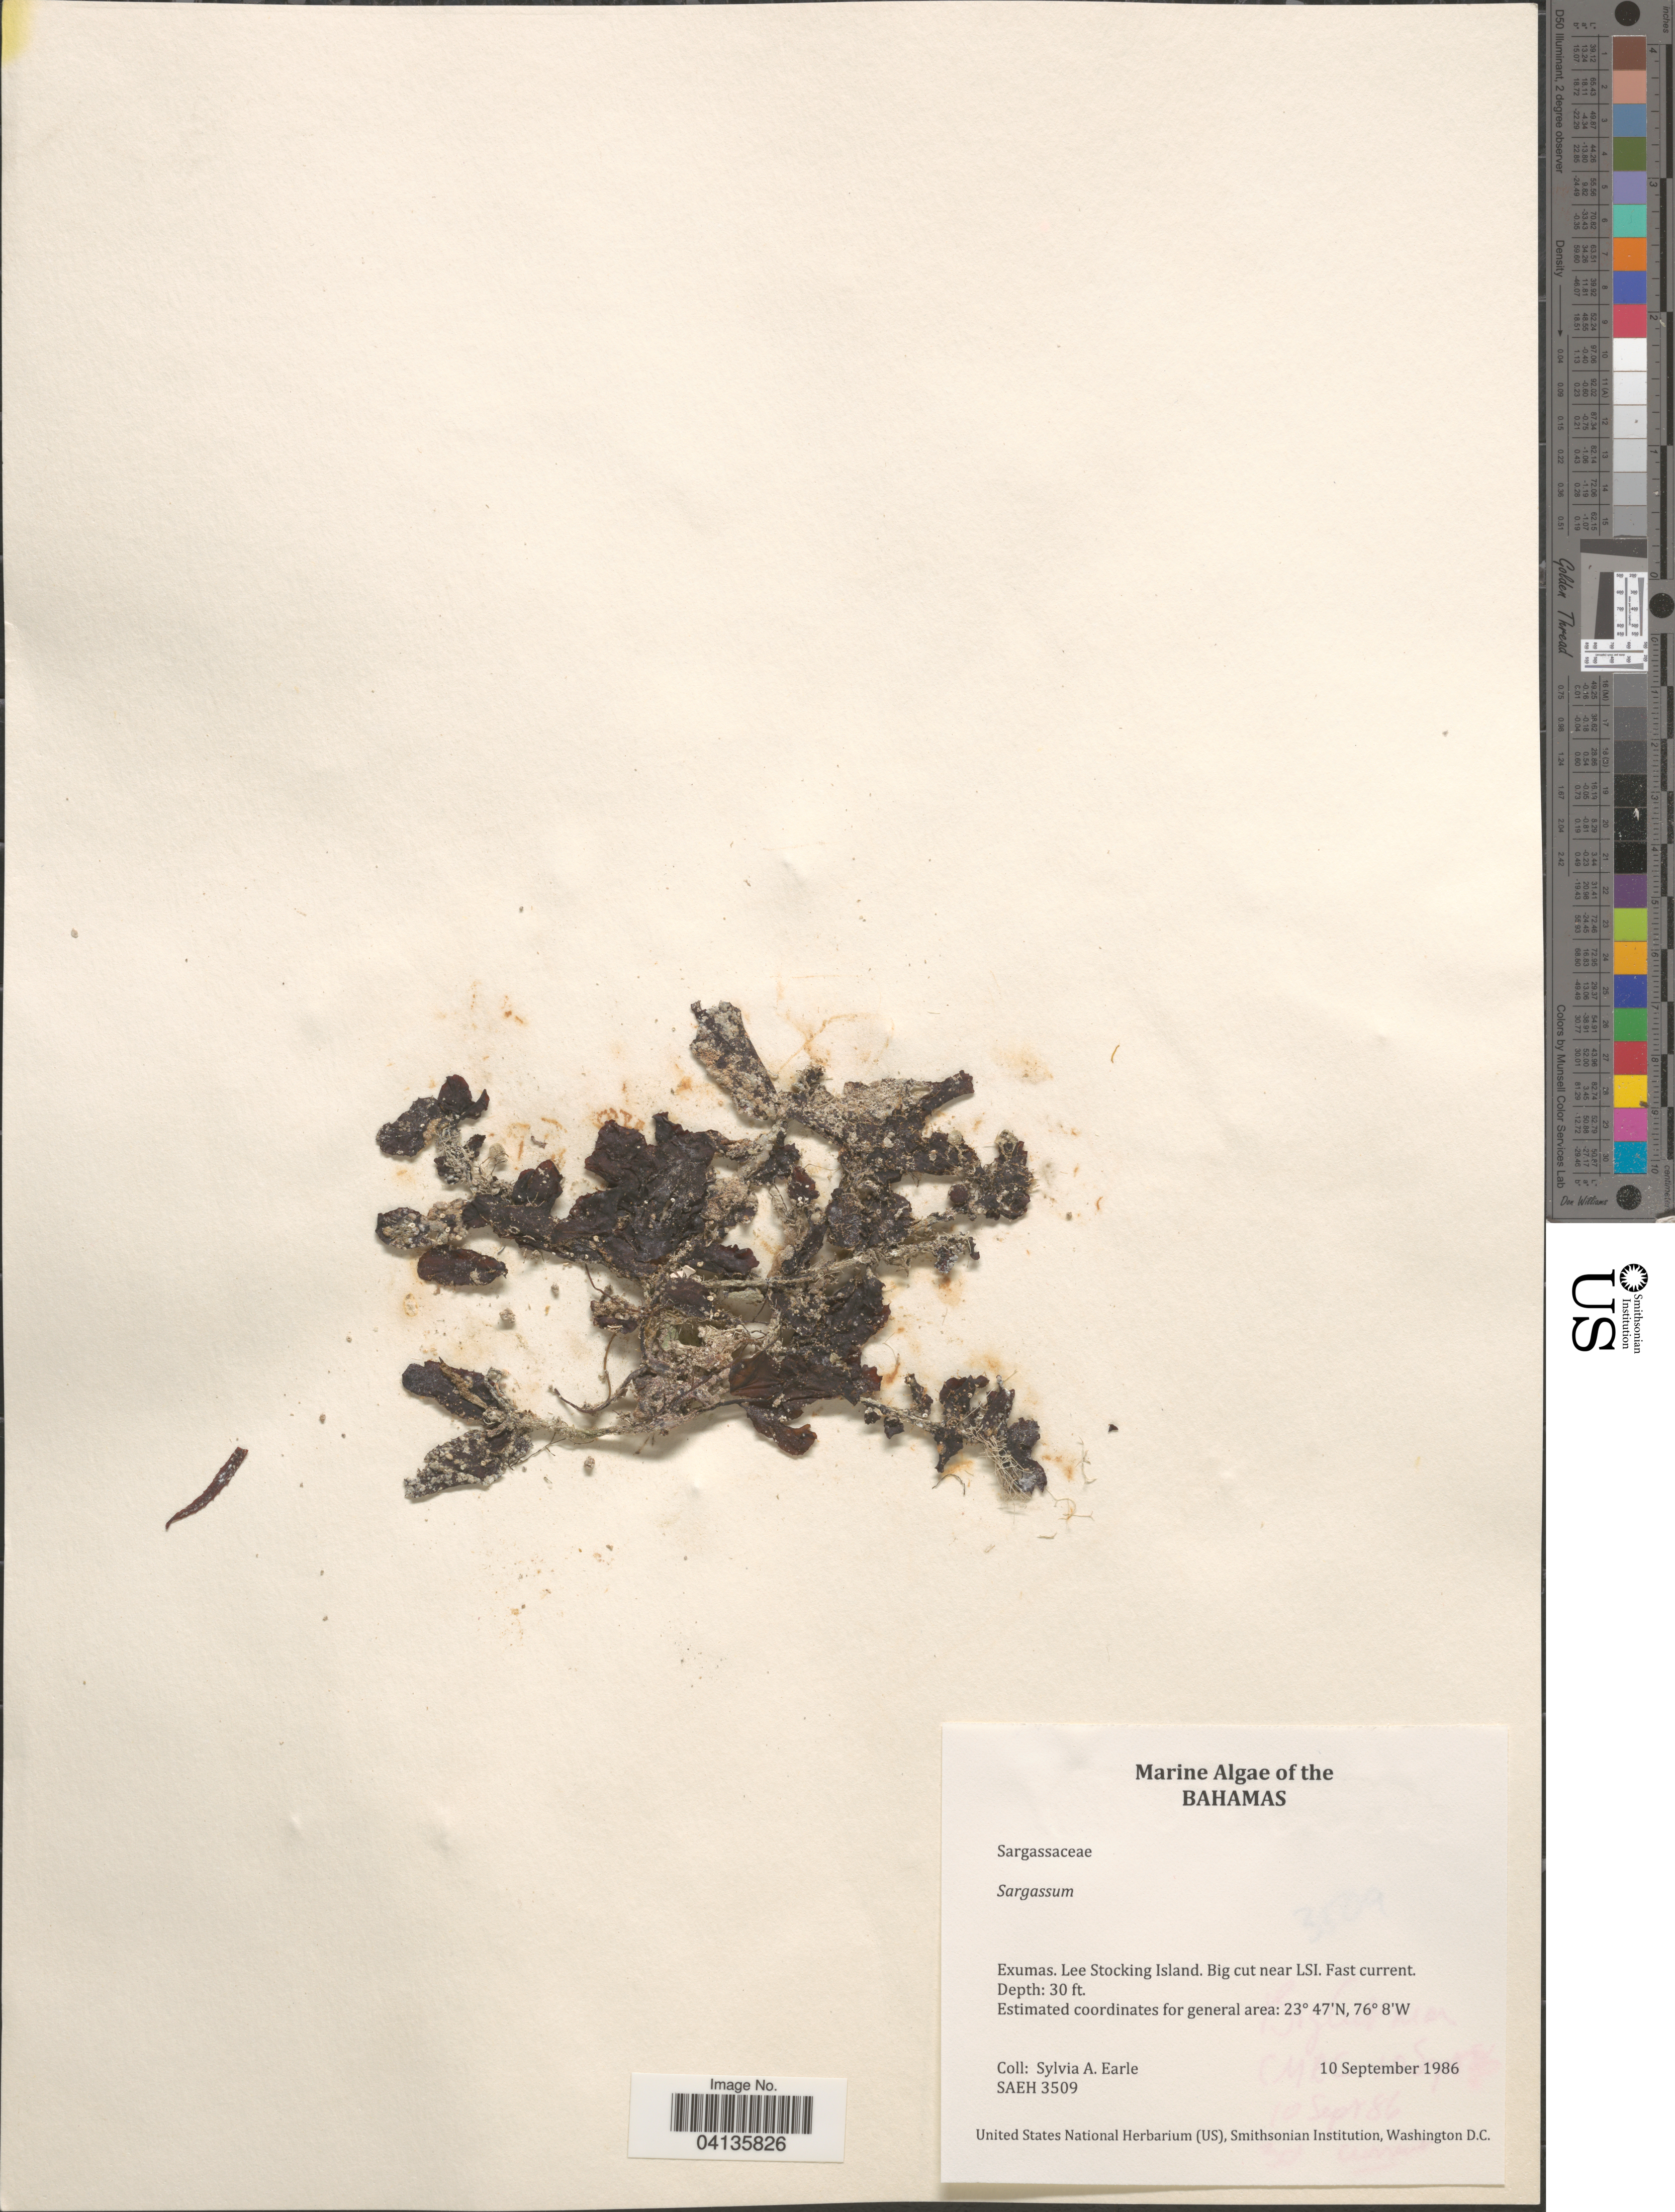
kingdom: Chromista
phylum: Ochrophyta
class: Phaeophyceae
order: Fucales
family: Sargassaceae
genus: Sargassum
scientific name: Sargassum sp.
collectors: S. A. Earle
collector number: SAEH 3509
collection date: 1986-09-10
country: Bahamas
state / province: Exuma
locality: Exumas. Lee Stocking Island. Big cut near LSI. Fast current.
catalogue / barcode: US 238667